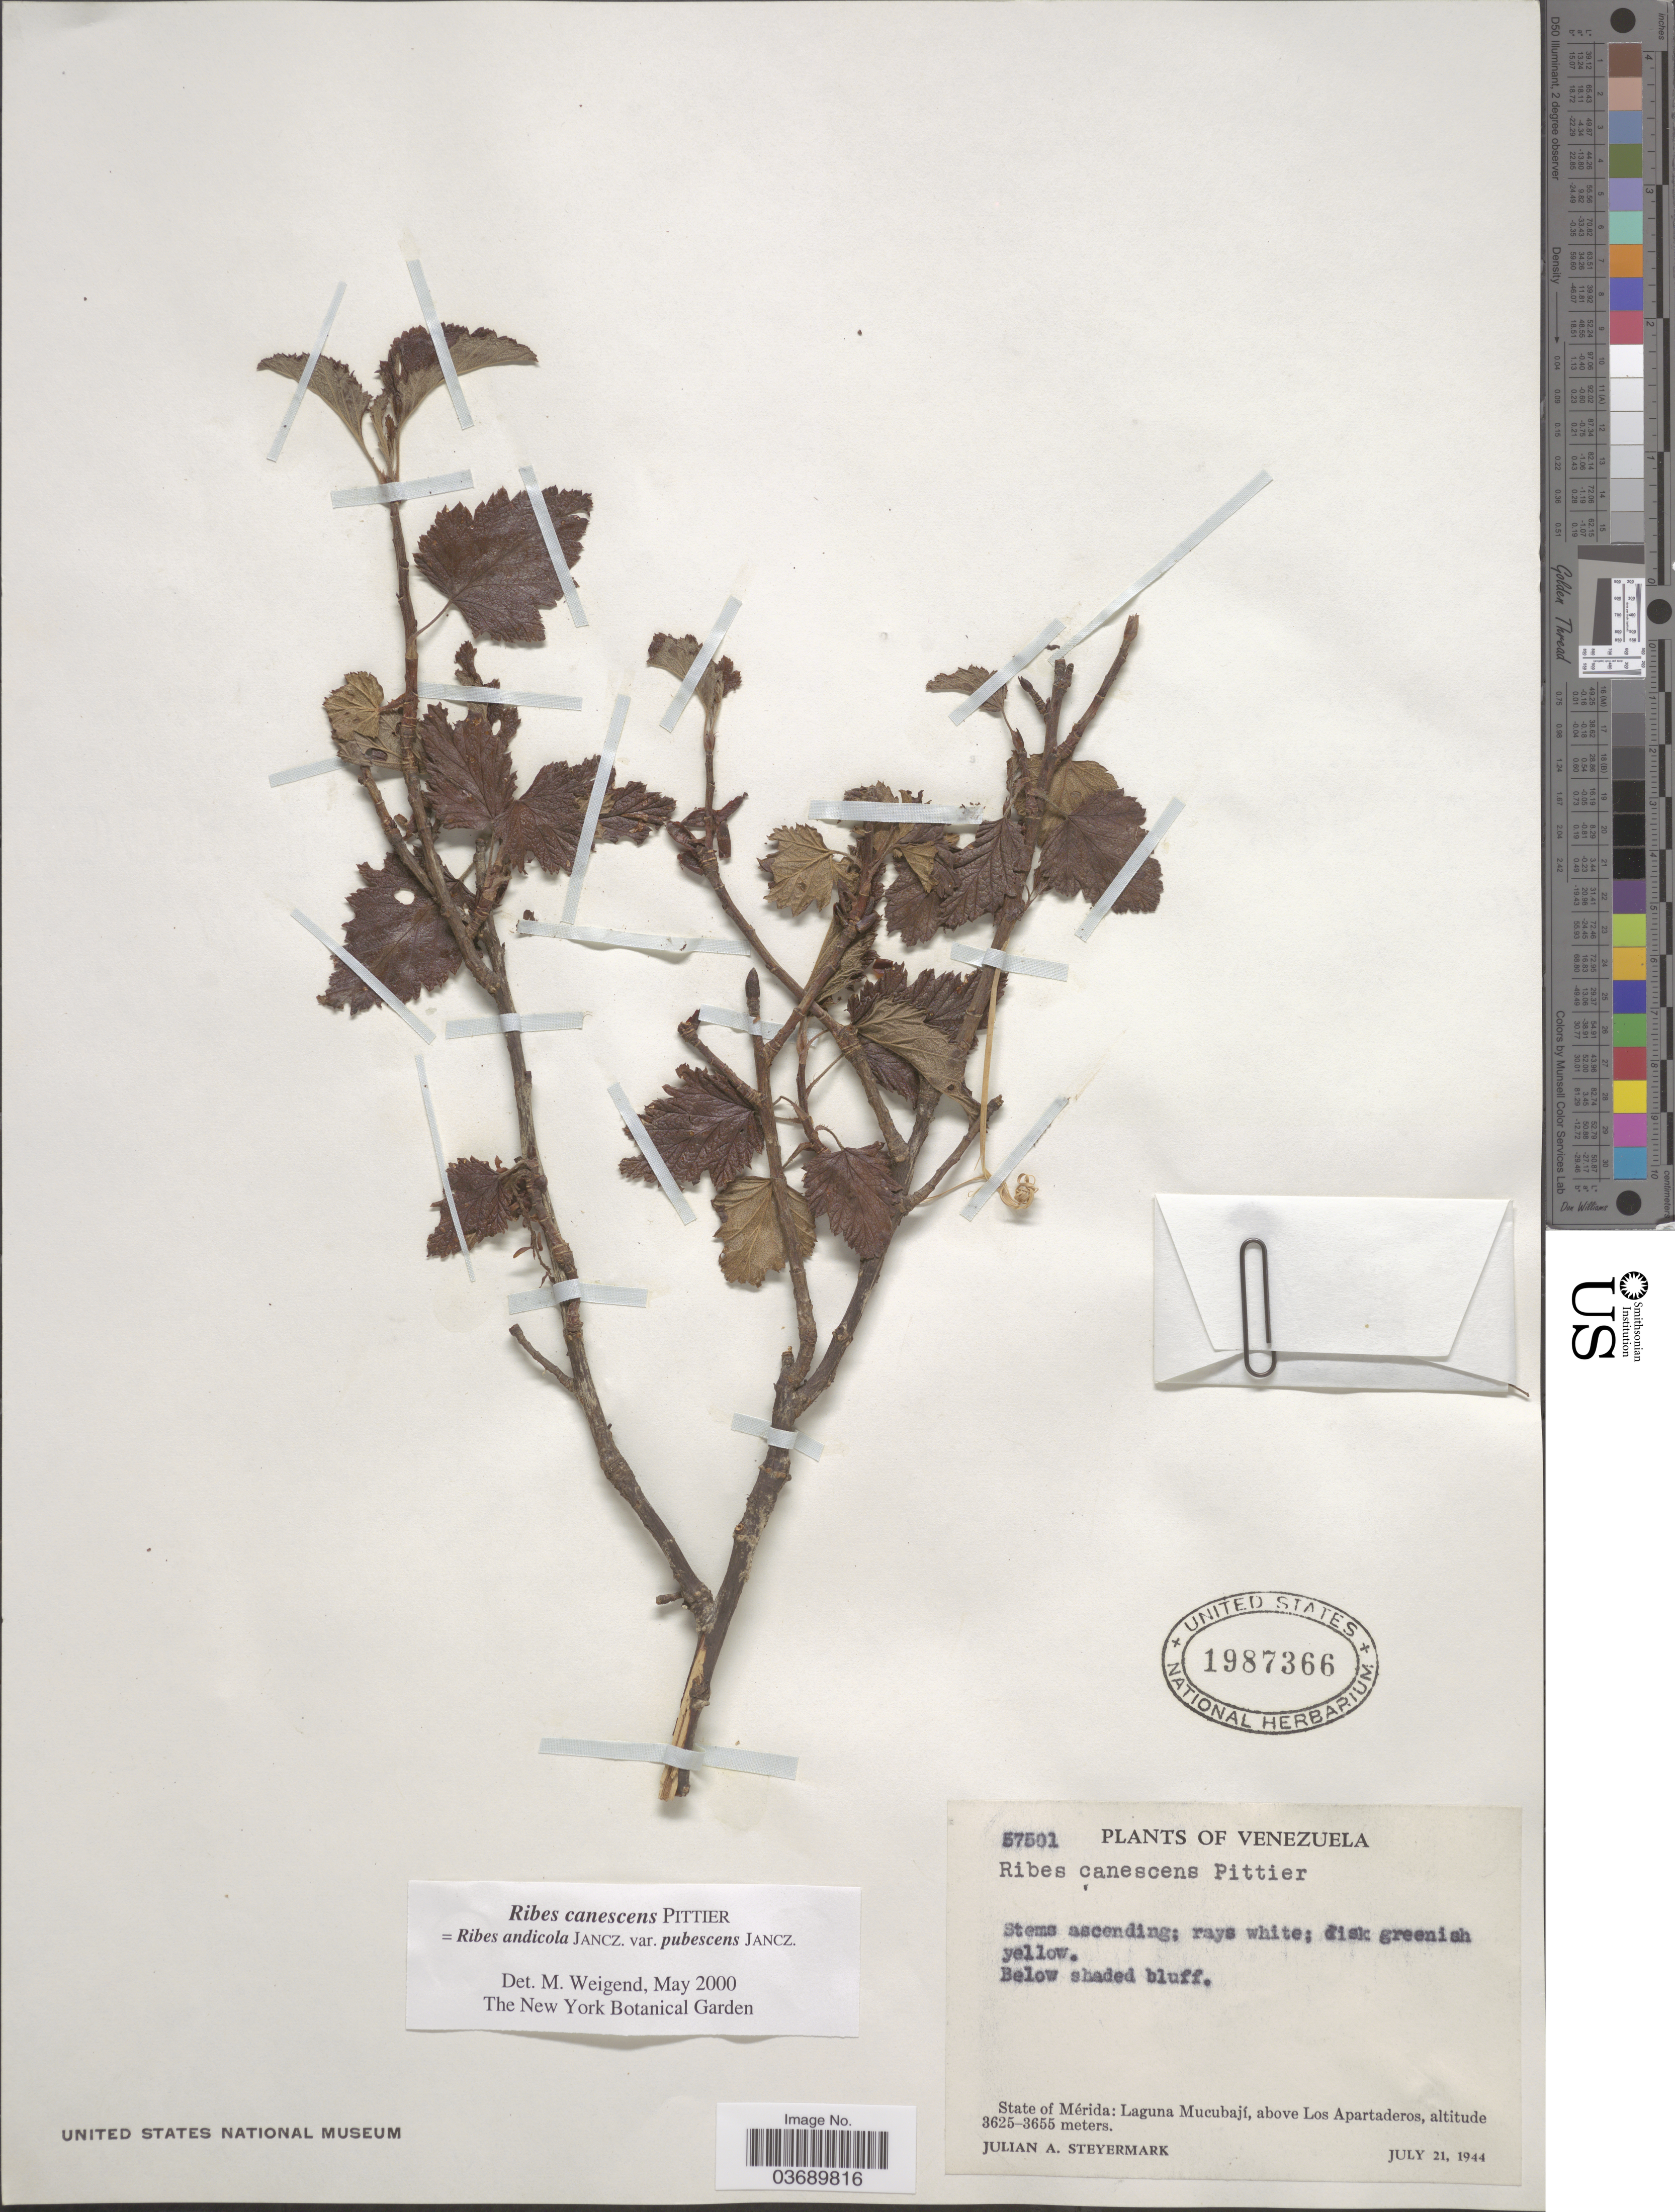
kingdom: Plantae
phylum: Tracheophyta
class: Magnoliopsida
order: Saxifragales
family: Grossulariaceae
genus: Ribes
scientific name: Ribes canescens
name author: Pittier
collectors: J. Steyermark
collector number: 57501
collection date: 1944-07-21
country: Venezuela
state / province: Merida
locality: Laguna Mucubají, above Los Apartaderos.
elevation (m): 3625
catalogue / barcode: US 1987366